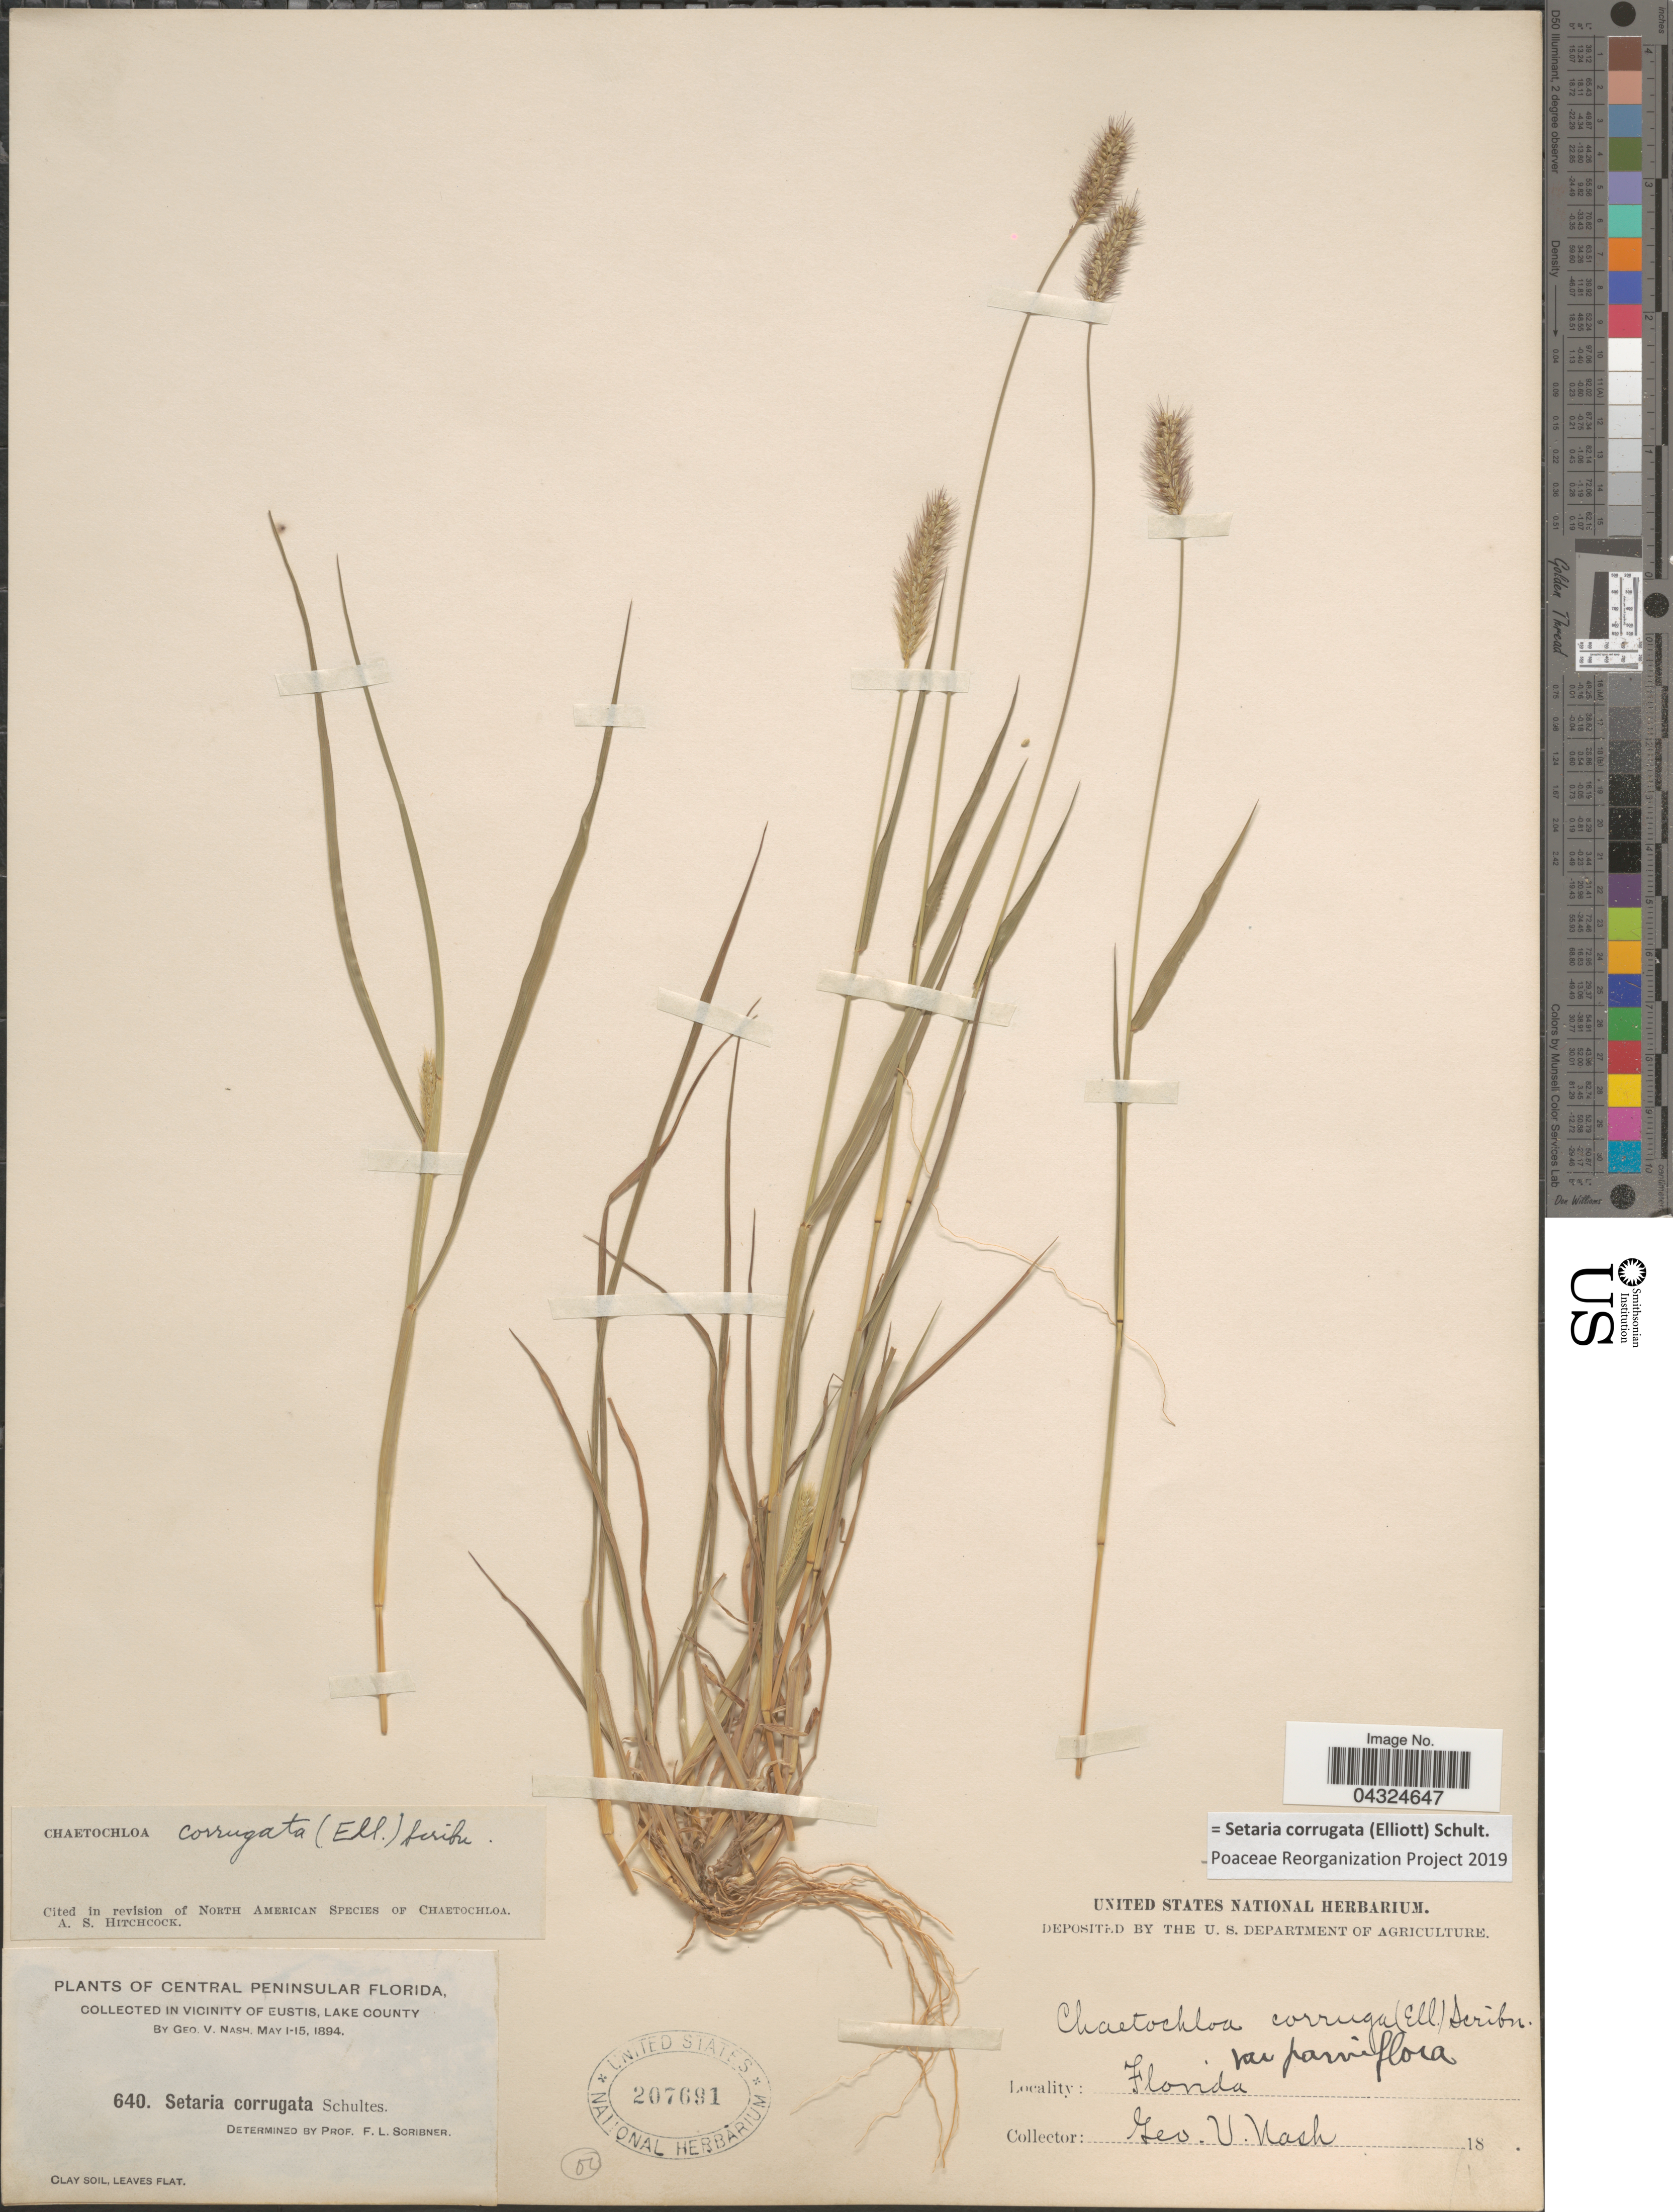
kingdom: Plantae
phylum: Tracheophyta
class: Liliopsida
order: Poales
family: Poaceae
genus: Setaria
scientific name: Setaria corrugata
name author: (Elliott) Schult.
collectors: G. V. Nash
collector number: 640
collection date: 1894-05-01/1894-05-15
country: United States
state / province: Florida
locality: Central Peninsular Florida. In vicinity of Eustis, Lake County.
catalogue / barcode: US 207691